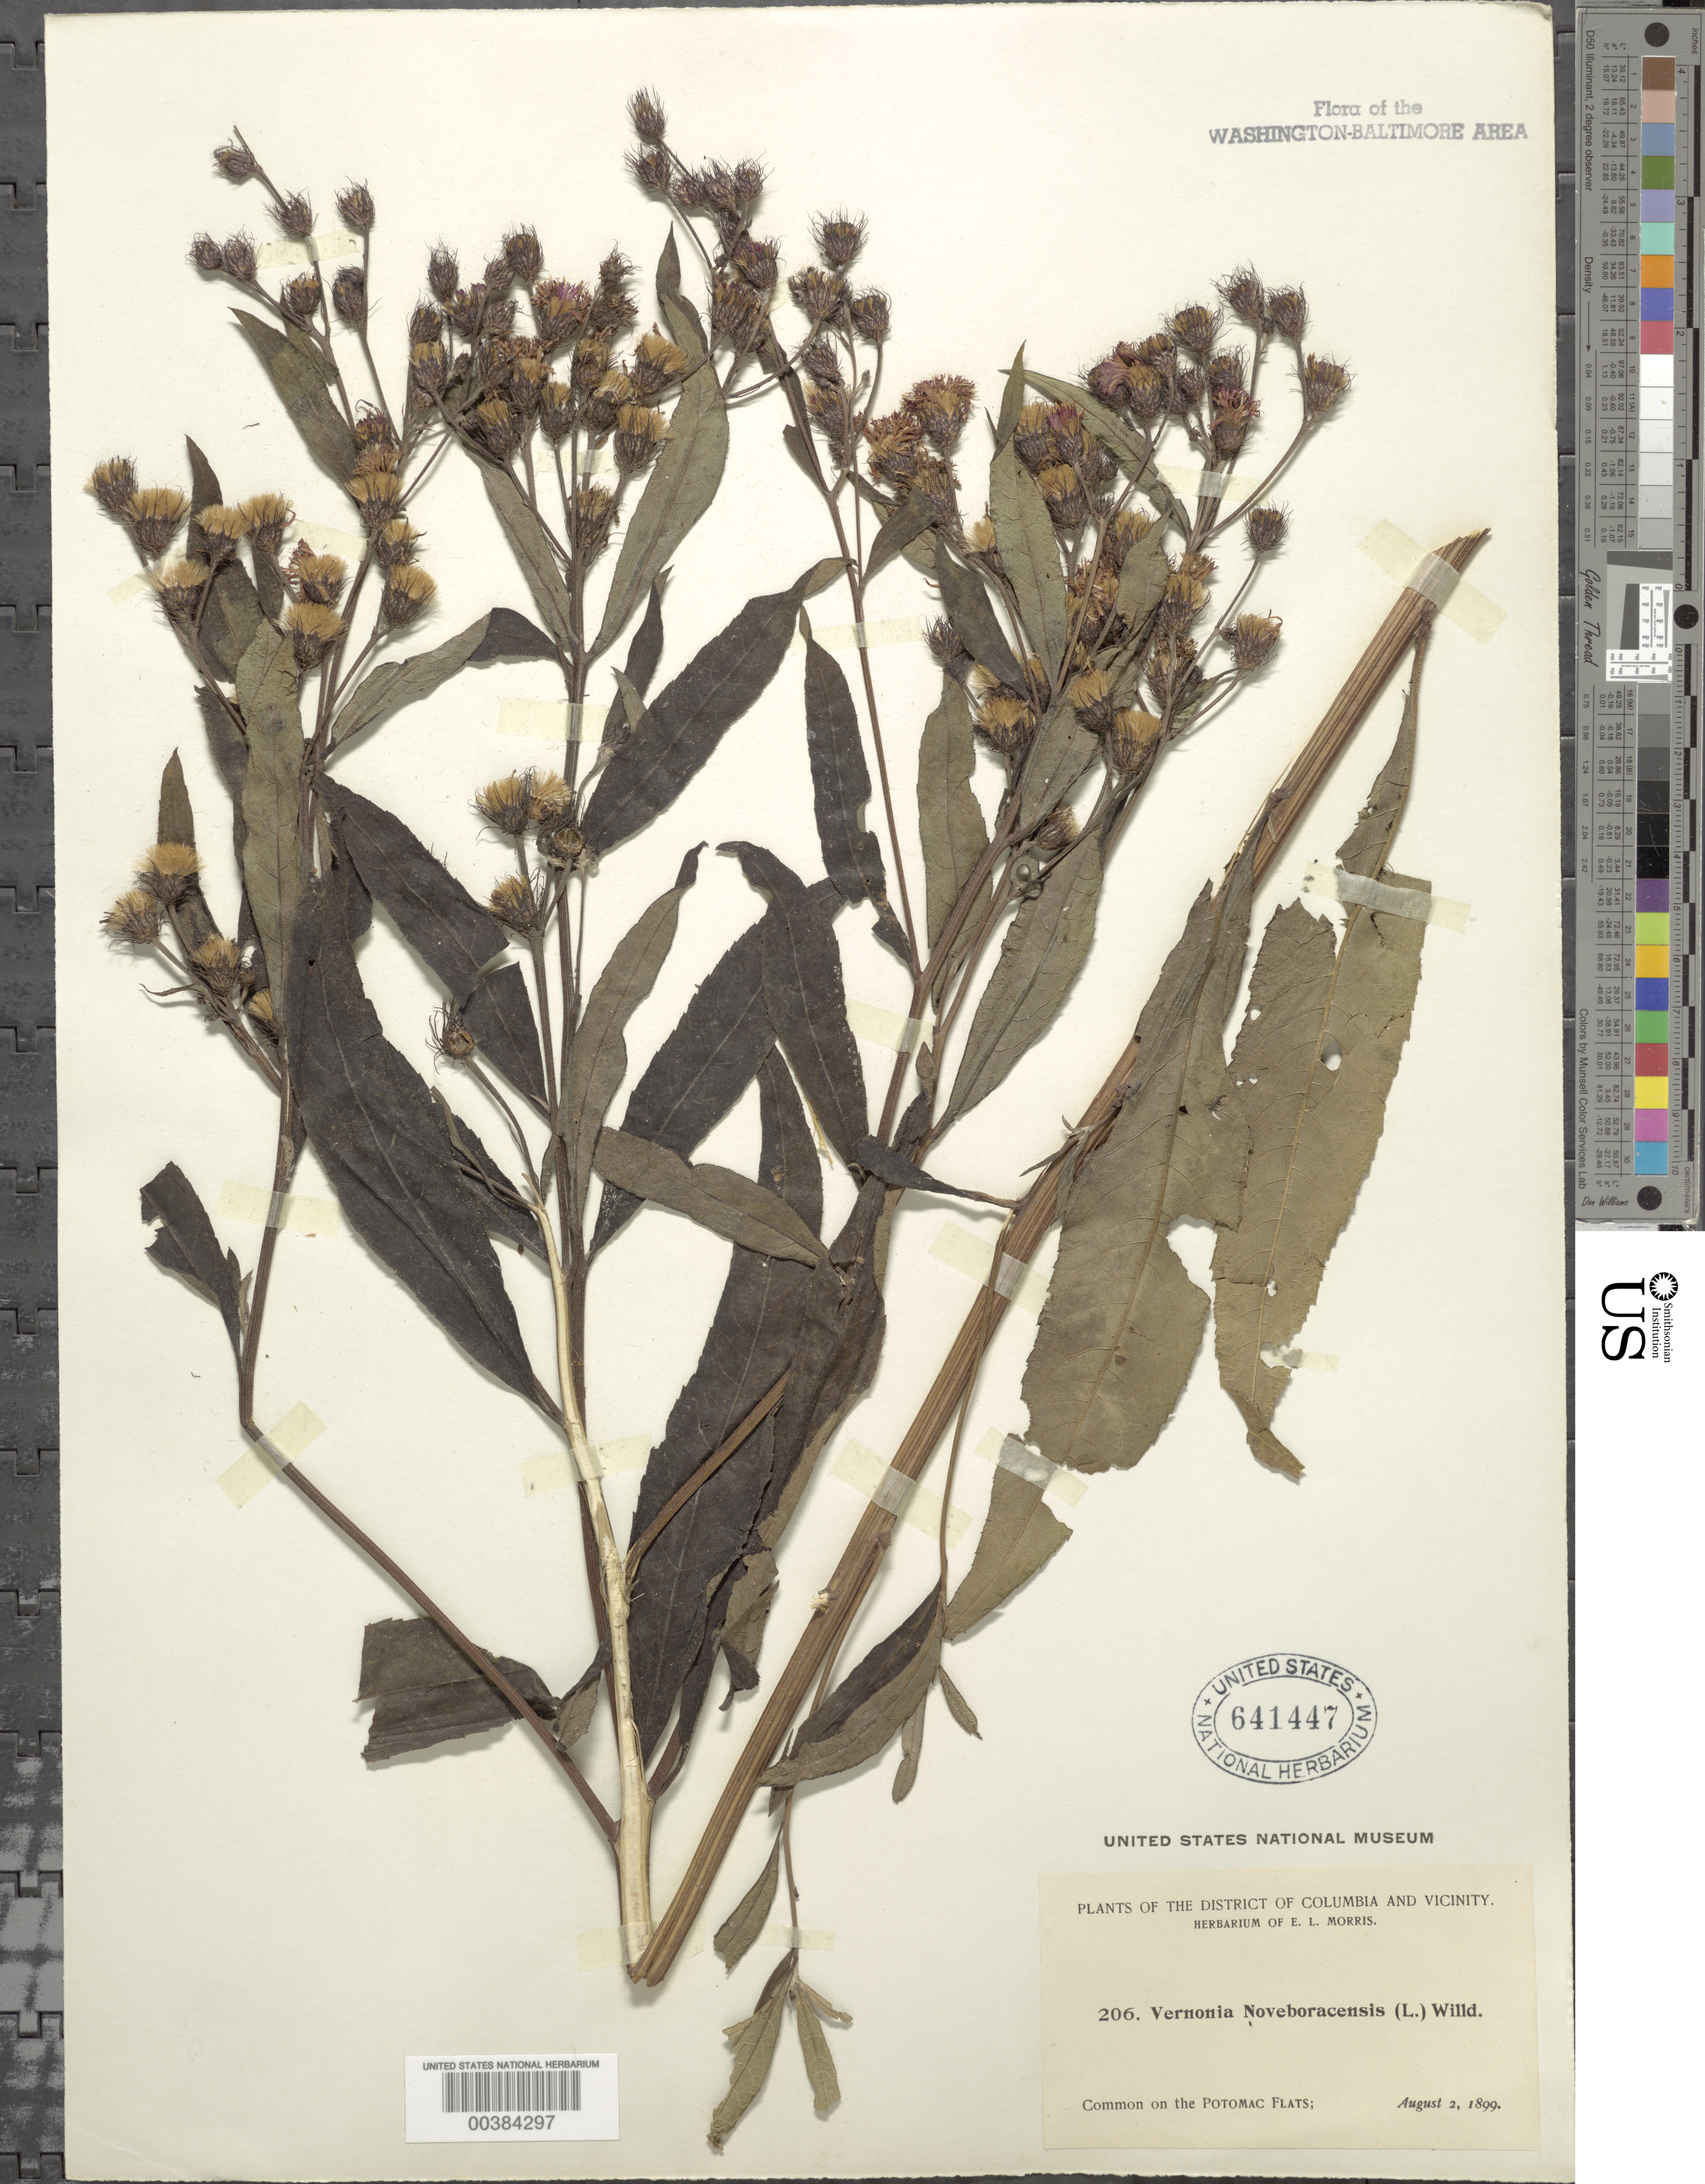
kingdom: Plantae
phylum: Tracheophyta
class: Magnoliopsida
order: Asterales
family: Asteraceae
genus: Vernonia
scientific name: Vernonia noveboracensis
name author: (L.) Michx.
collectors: E. L. Morris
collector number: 206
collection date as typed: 02 Aug 1899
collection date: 1899-08-02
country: United States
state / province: District of Columbia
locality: Potomac flats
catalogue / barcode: US 641447